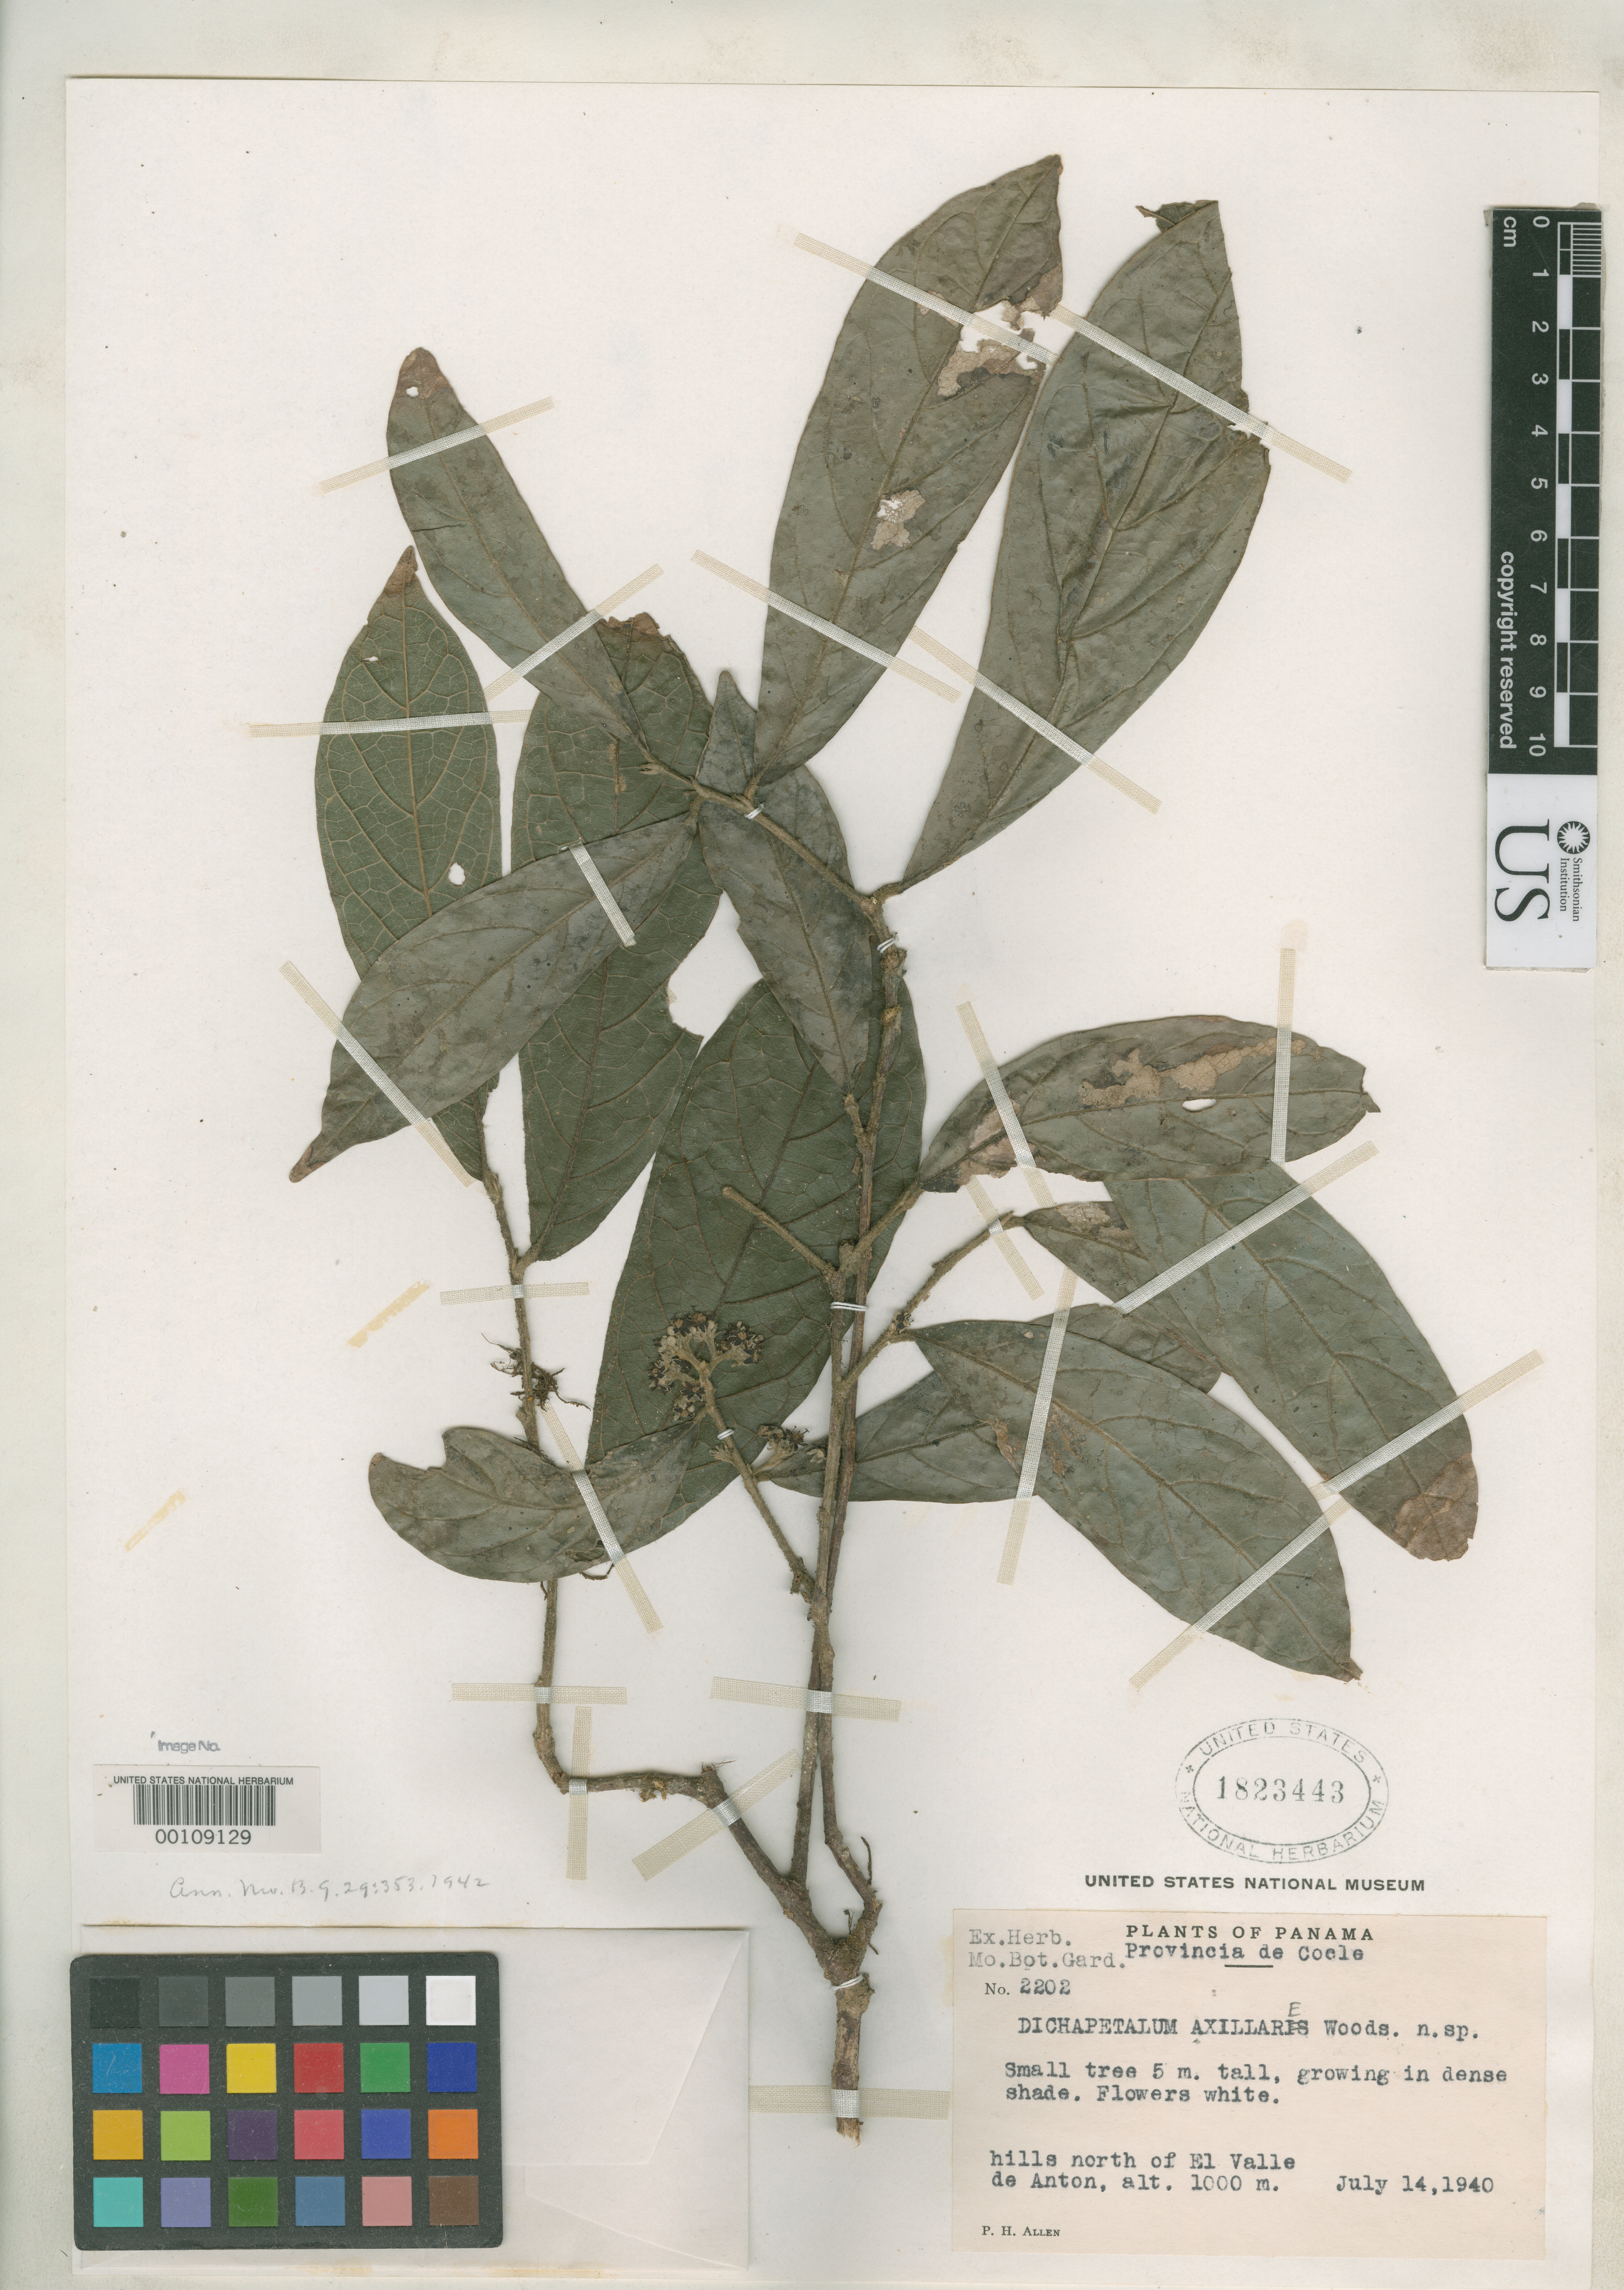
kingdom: Plantae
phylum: Tracheophyta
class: Magnoliopsida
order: Malpighiales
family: Dichapetalaceae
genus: Dichapetalum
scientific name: Dichapetalum axillare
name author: Woodson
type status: Isotype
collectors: P. H. Allen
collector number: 2202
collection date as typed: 14 Jul 1940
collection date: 1940-07-14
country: Panama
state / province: Coclé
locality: Hills N of el Valle De Anton.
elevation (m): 1000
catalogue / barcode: US 1823443